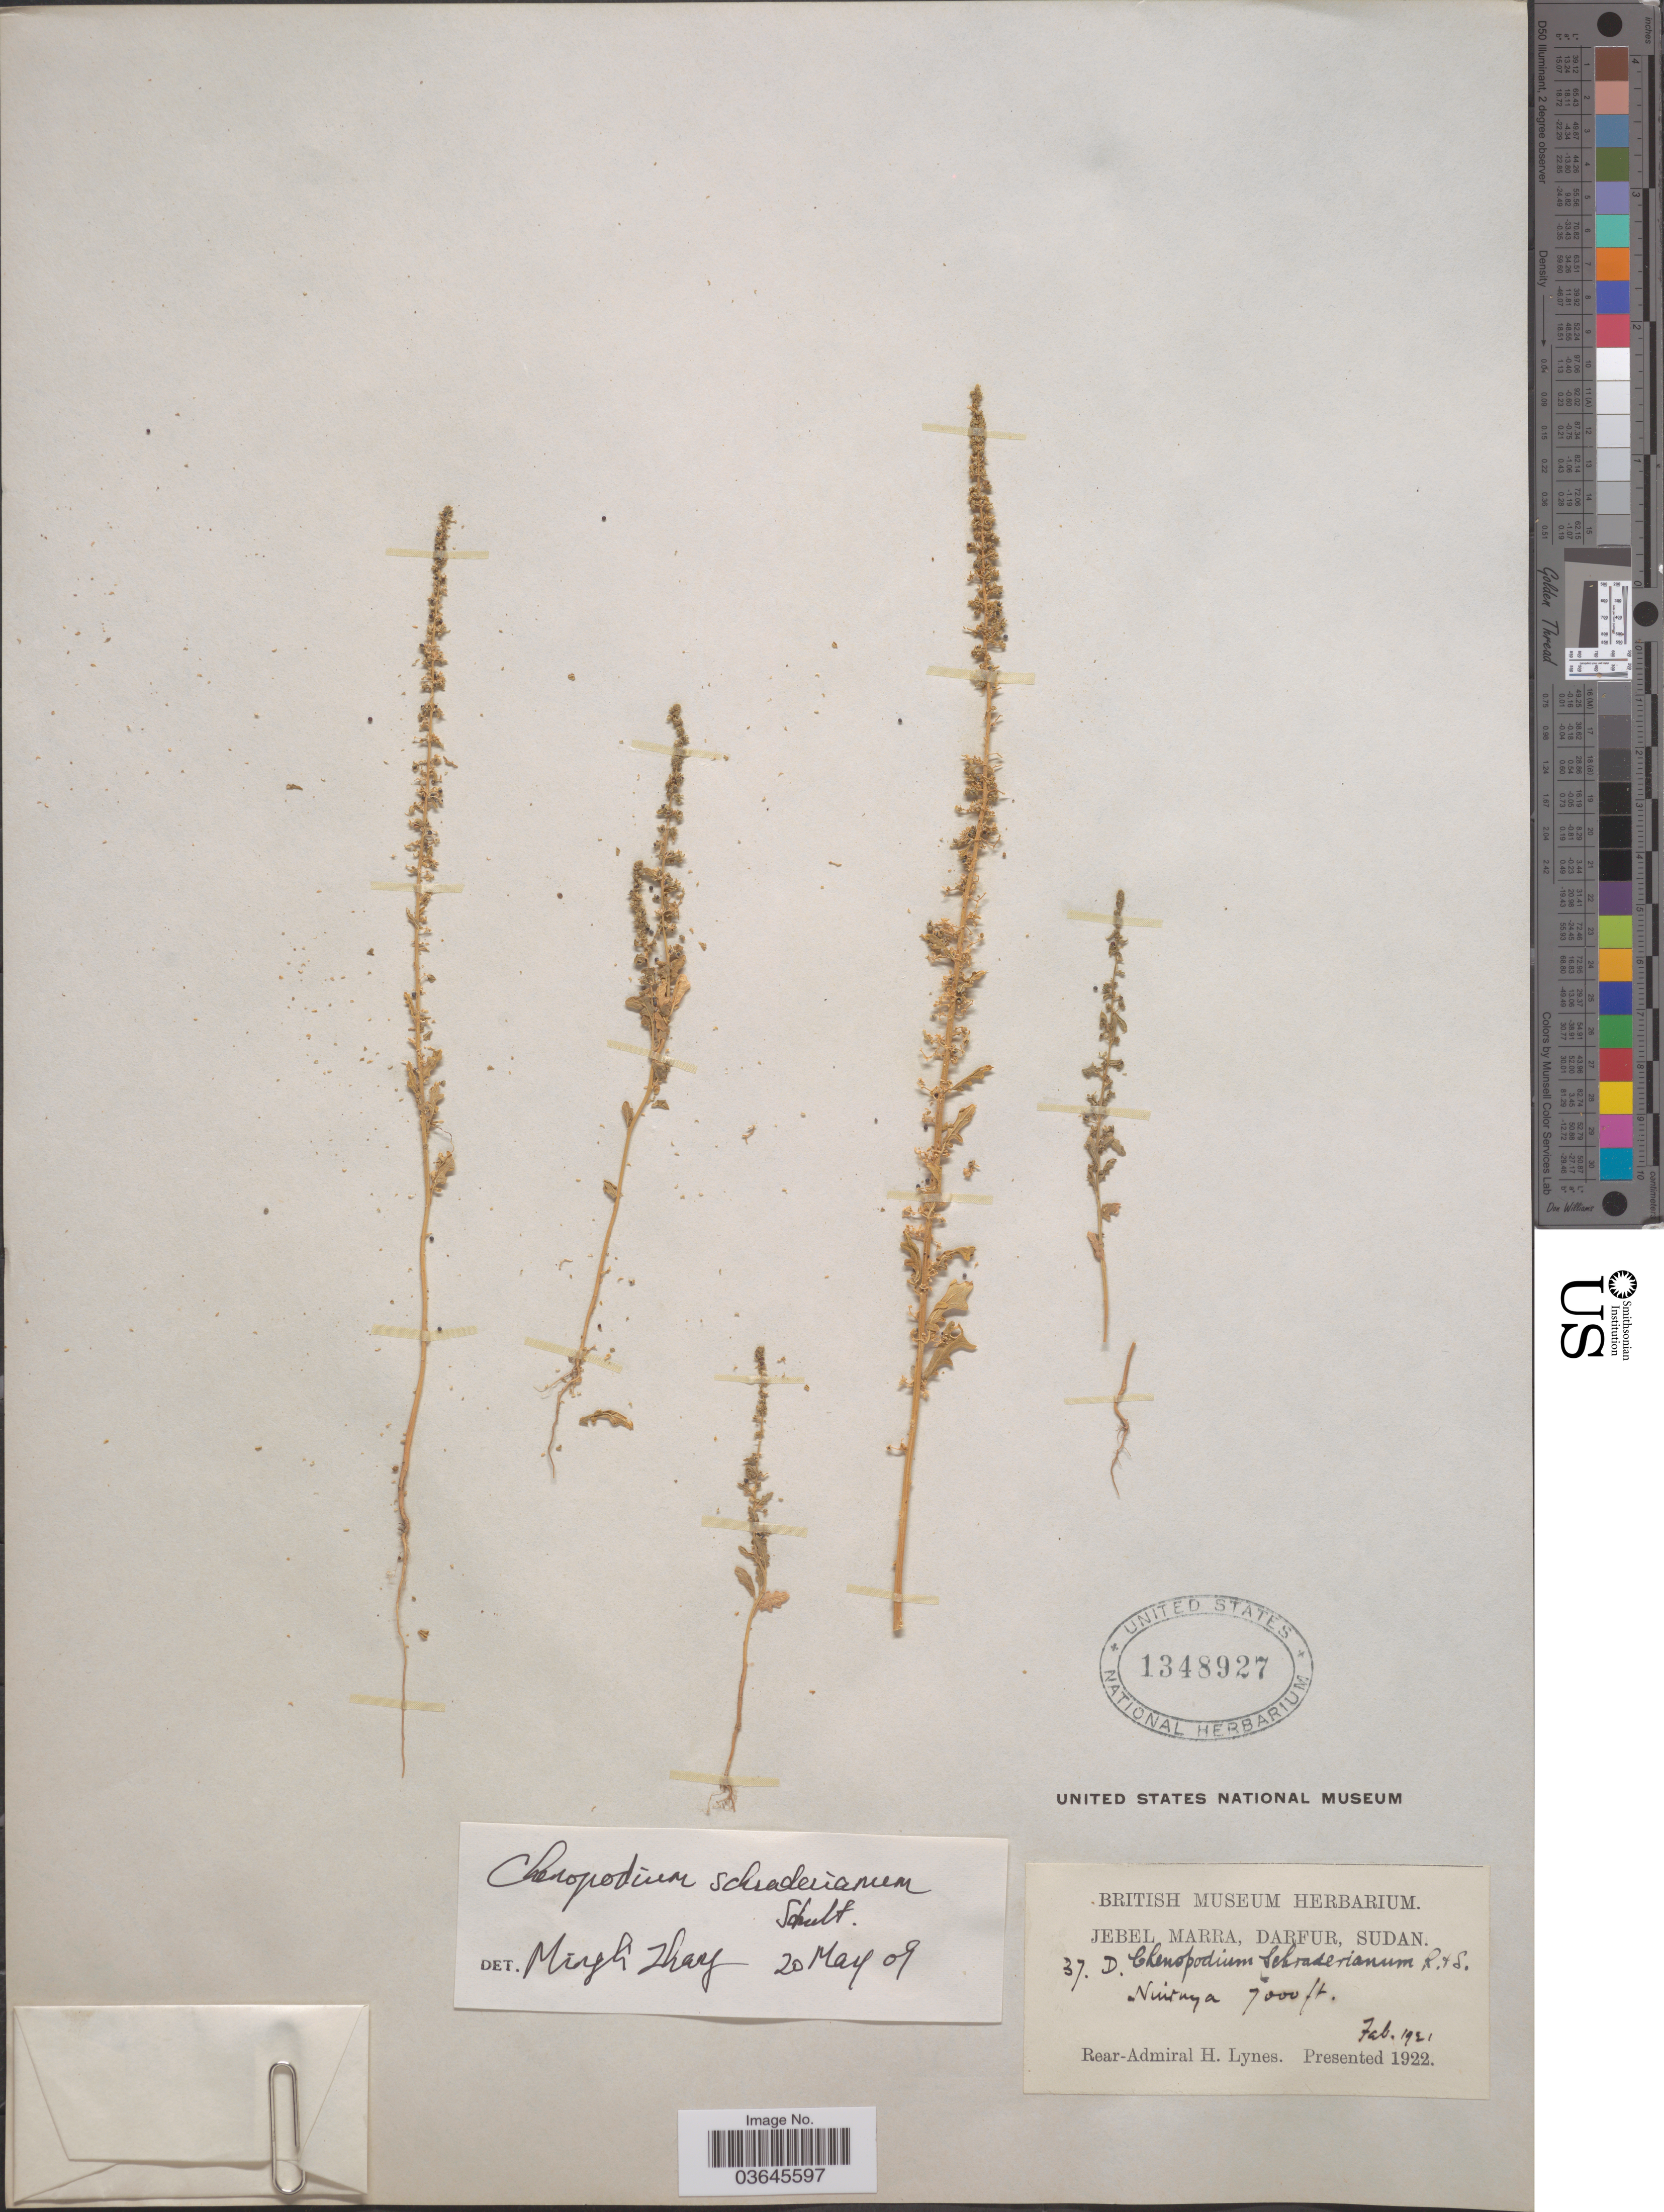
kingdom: Plantae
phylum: Tracheophyta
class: Magnoliopsida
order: Caryophyllales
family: Amaranthaceae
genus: Chenopodium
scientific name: Chenopodium schraderianum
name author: Schult.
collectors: H. Lynes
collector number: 37D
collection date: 1921-02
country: Sudan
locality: Jebel Marra, Darfur. Nuirnya.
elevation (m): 2134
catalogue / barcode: US 1348927